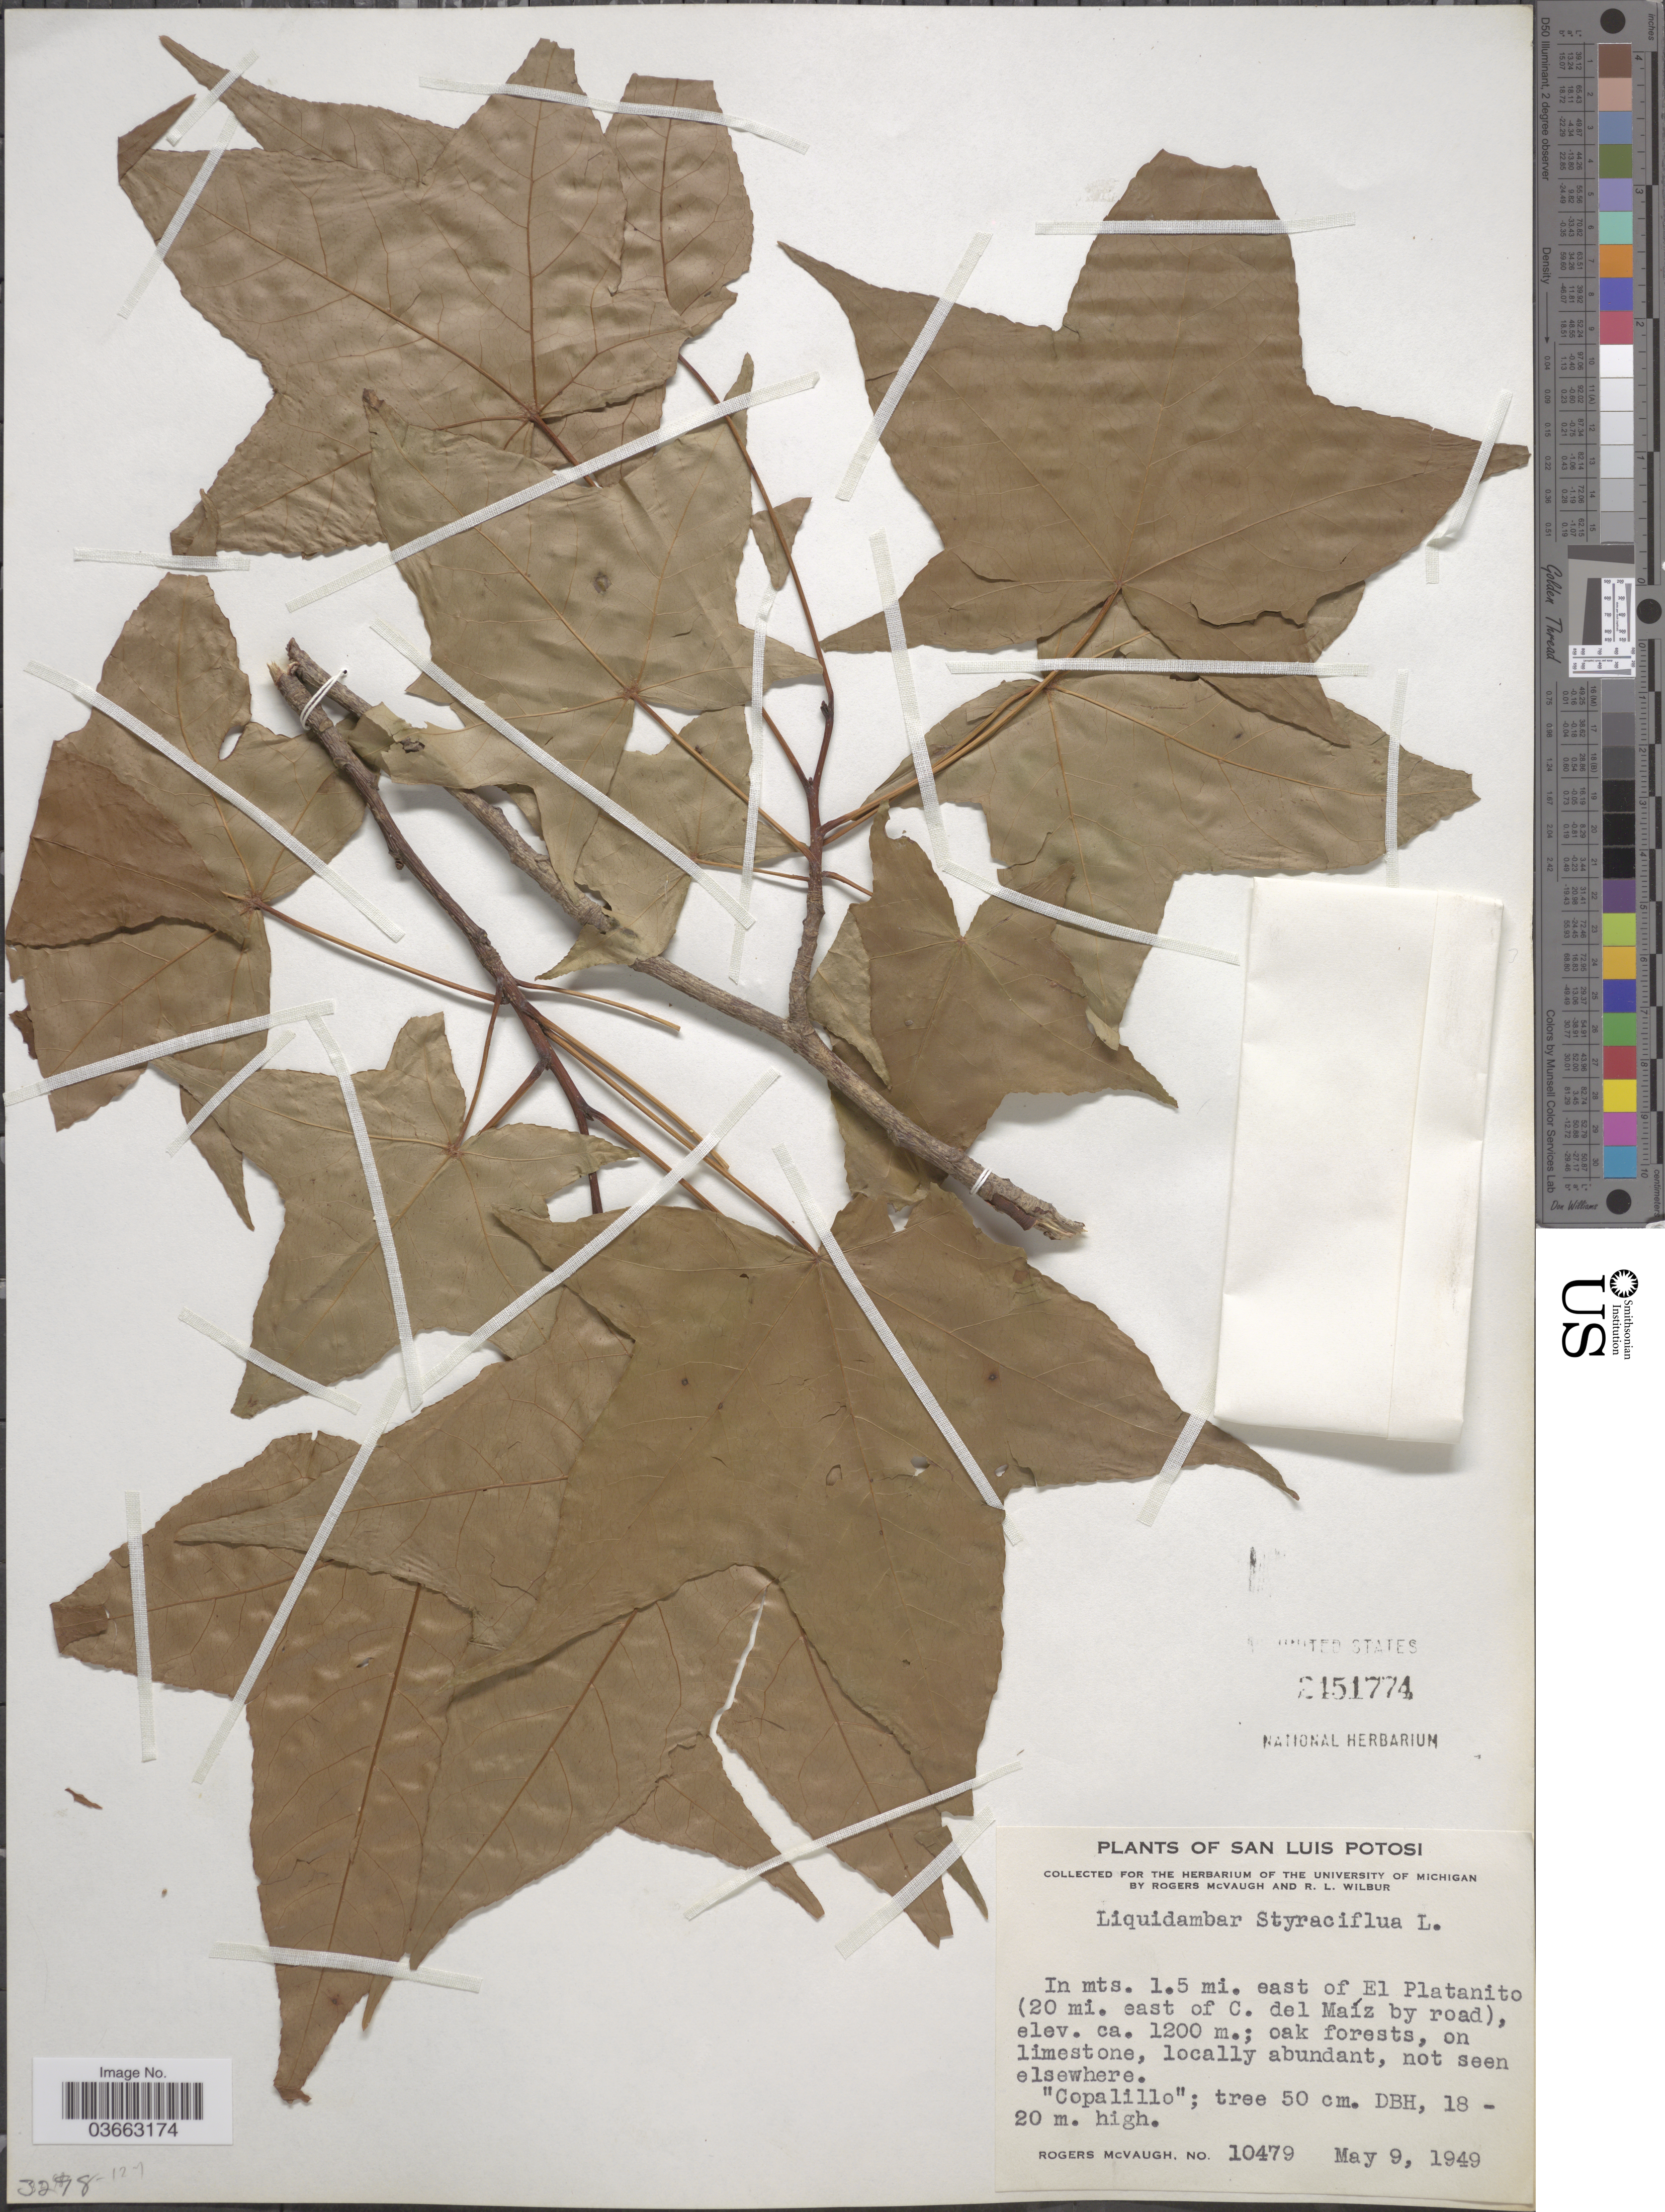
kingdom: Plantae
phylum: Tracheophyta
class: Magnoliopsida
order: Saxifragales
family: Altingiaceae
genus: Liquidambar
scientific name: Liquidambar styraciflua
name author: L.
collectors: R. McVaugh & R. L. Wilbur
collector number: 10479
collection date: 1949-05-09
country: Mexico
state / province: San Luis Potosí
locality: In mts. 1.5 mi. east of El Platanito (20 mi. east of C. del Maíz by road).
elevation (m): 1200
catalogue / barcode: US 2451774